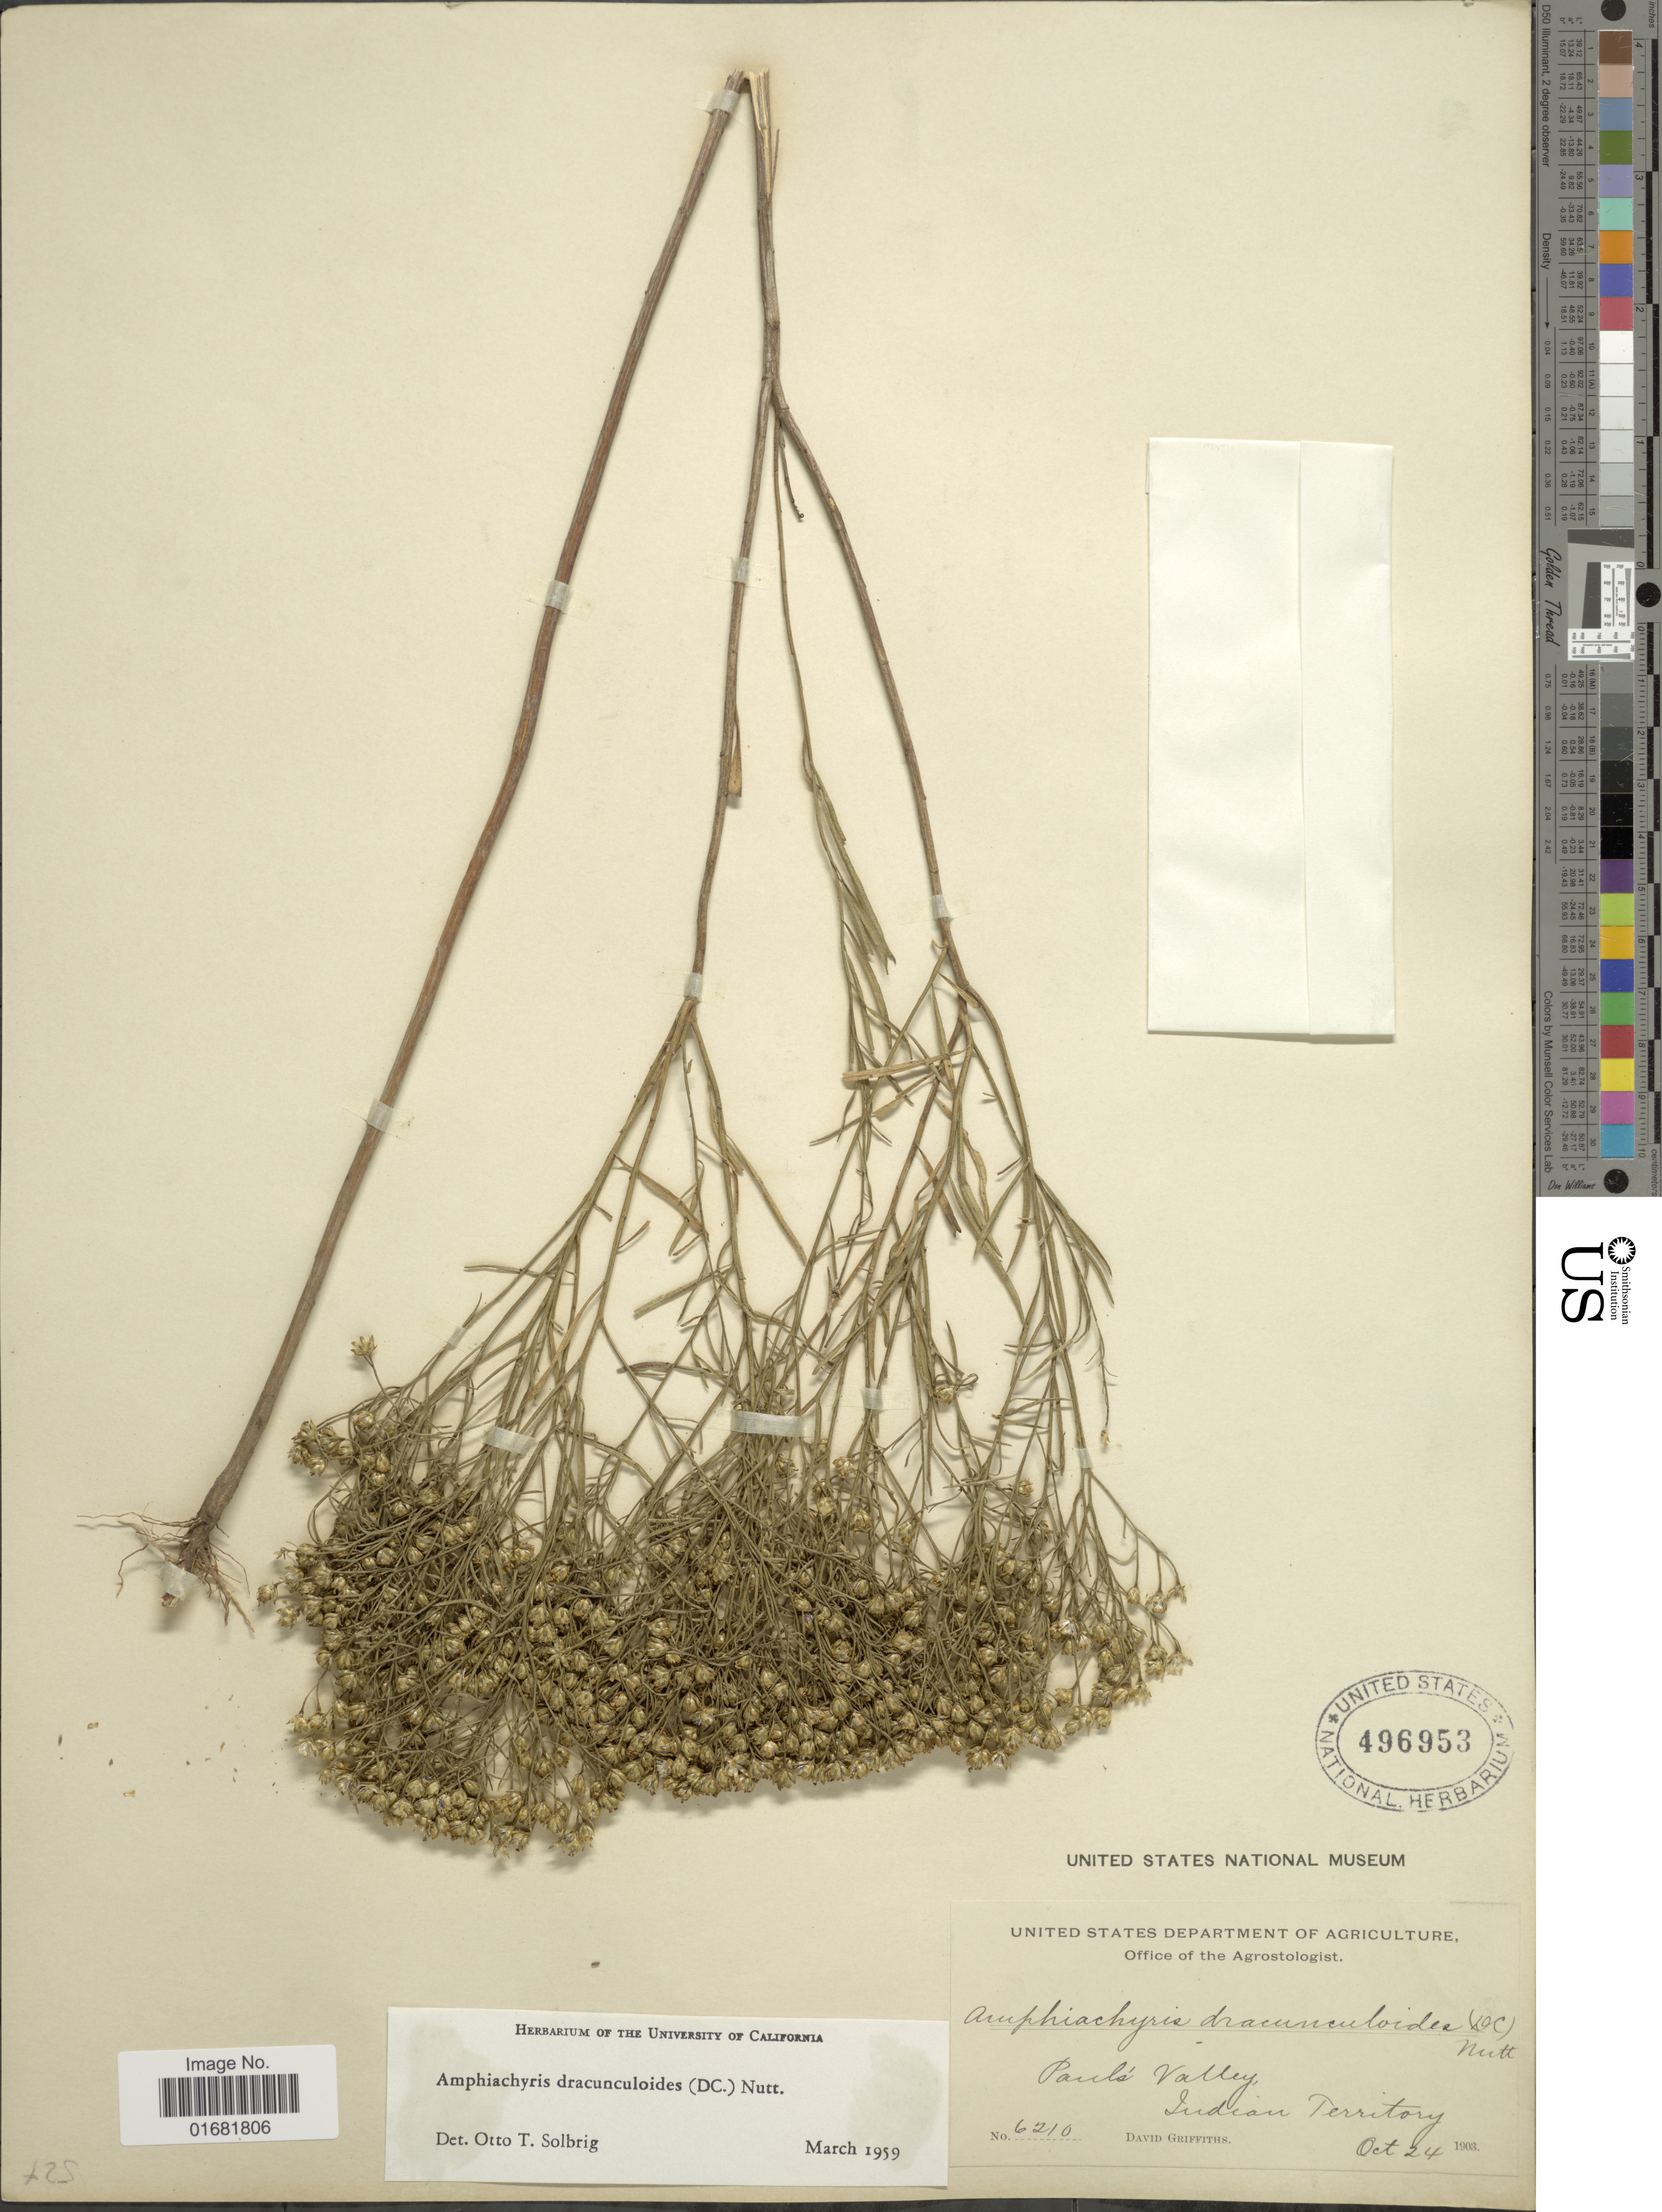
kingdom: Plantae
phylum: Tracheophyta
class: Magnoliopsida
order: Asterales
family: Asteraceae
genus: Amphiachyris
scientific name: Amphiachyris dracunculoides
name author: (DC.) Nutt.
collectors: D. Griffiths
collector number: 6210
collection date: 1903-10-24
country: United States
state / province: Oklahoma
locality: Pauls Valley, Indian Territory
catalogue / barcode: US 496953